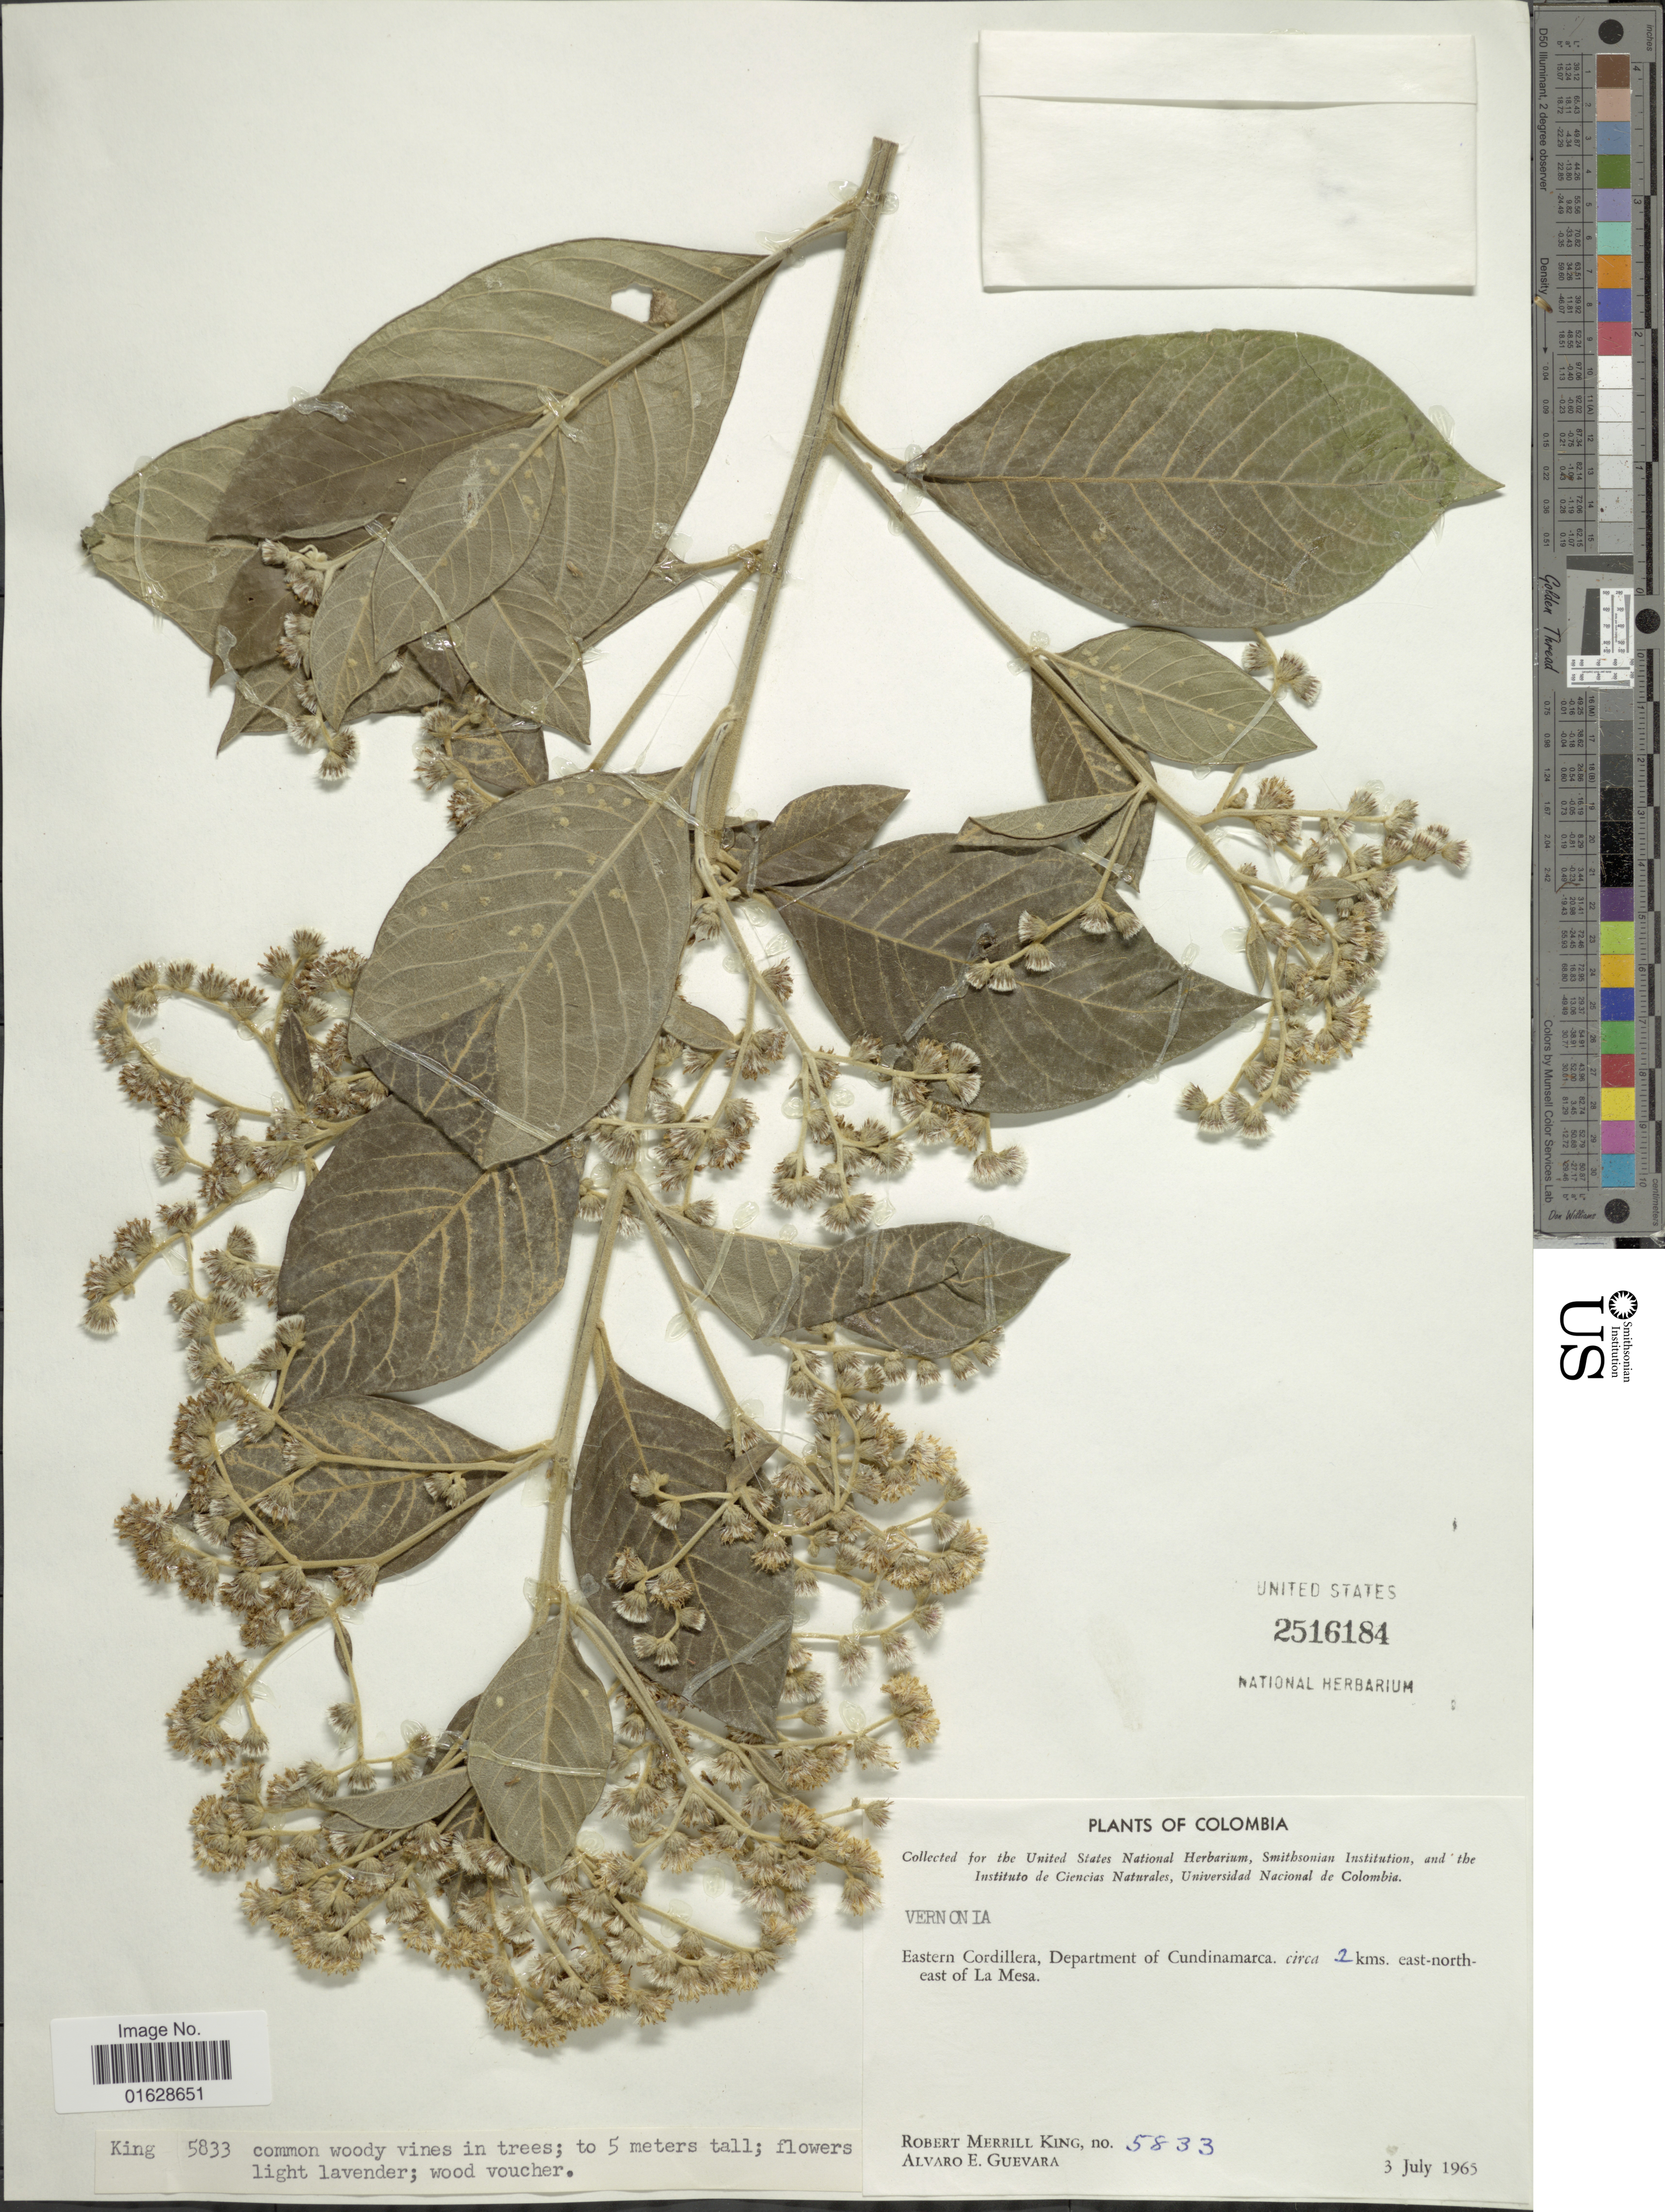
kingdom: Plantae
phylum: Tracheophyta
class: Magnoliopsida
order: Asterales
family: Asteraceae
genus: Lepidaploa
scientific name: Lepidaploa canescens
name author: (Kunth) H. Rob.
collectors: R. M. King & A. E. Guevara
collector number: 5833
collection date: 1965-07-03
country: Colombia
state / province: Cundinamarca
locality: Colombia. Eastern Cordillera, Department of Cundinamarca. circa 2 kms. east-north-east of La Mesa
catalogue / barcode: US 2516184